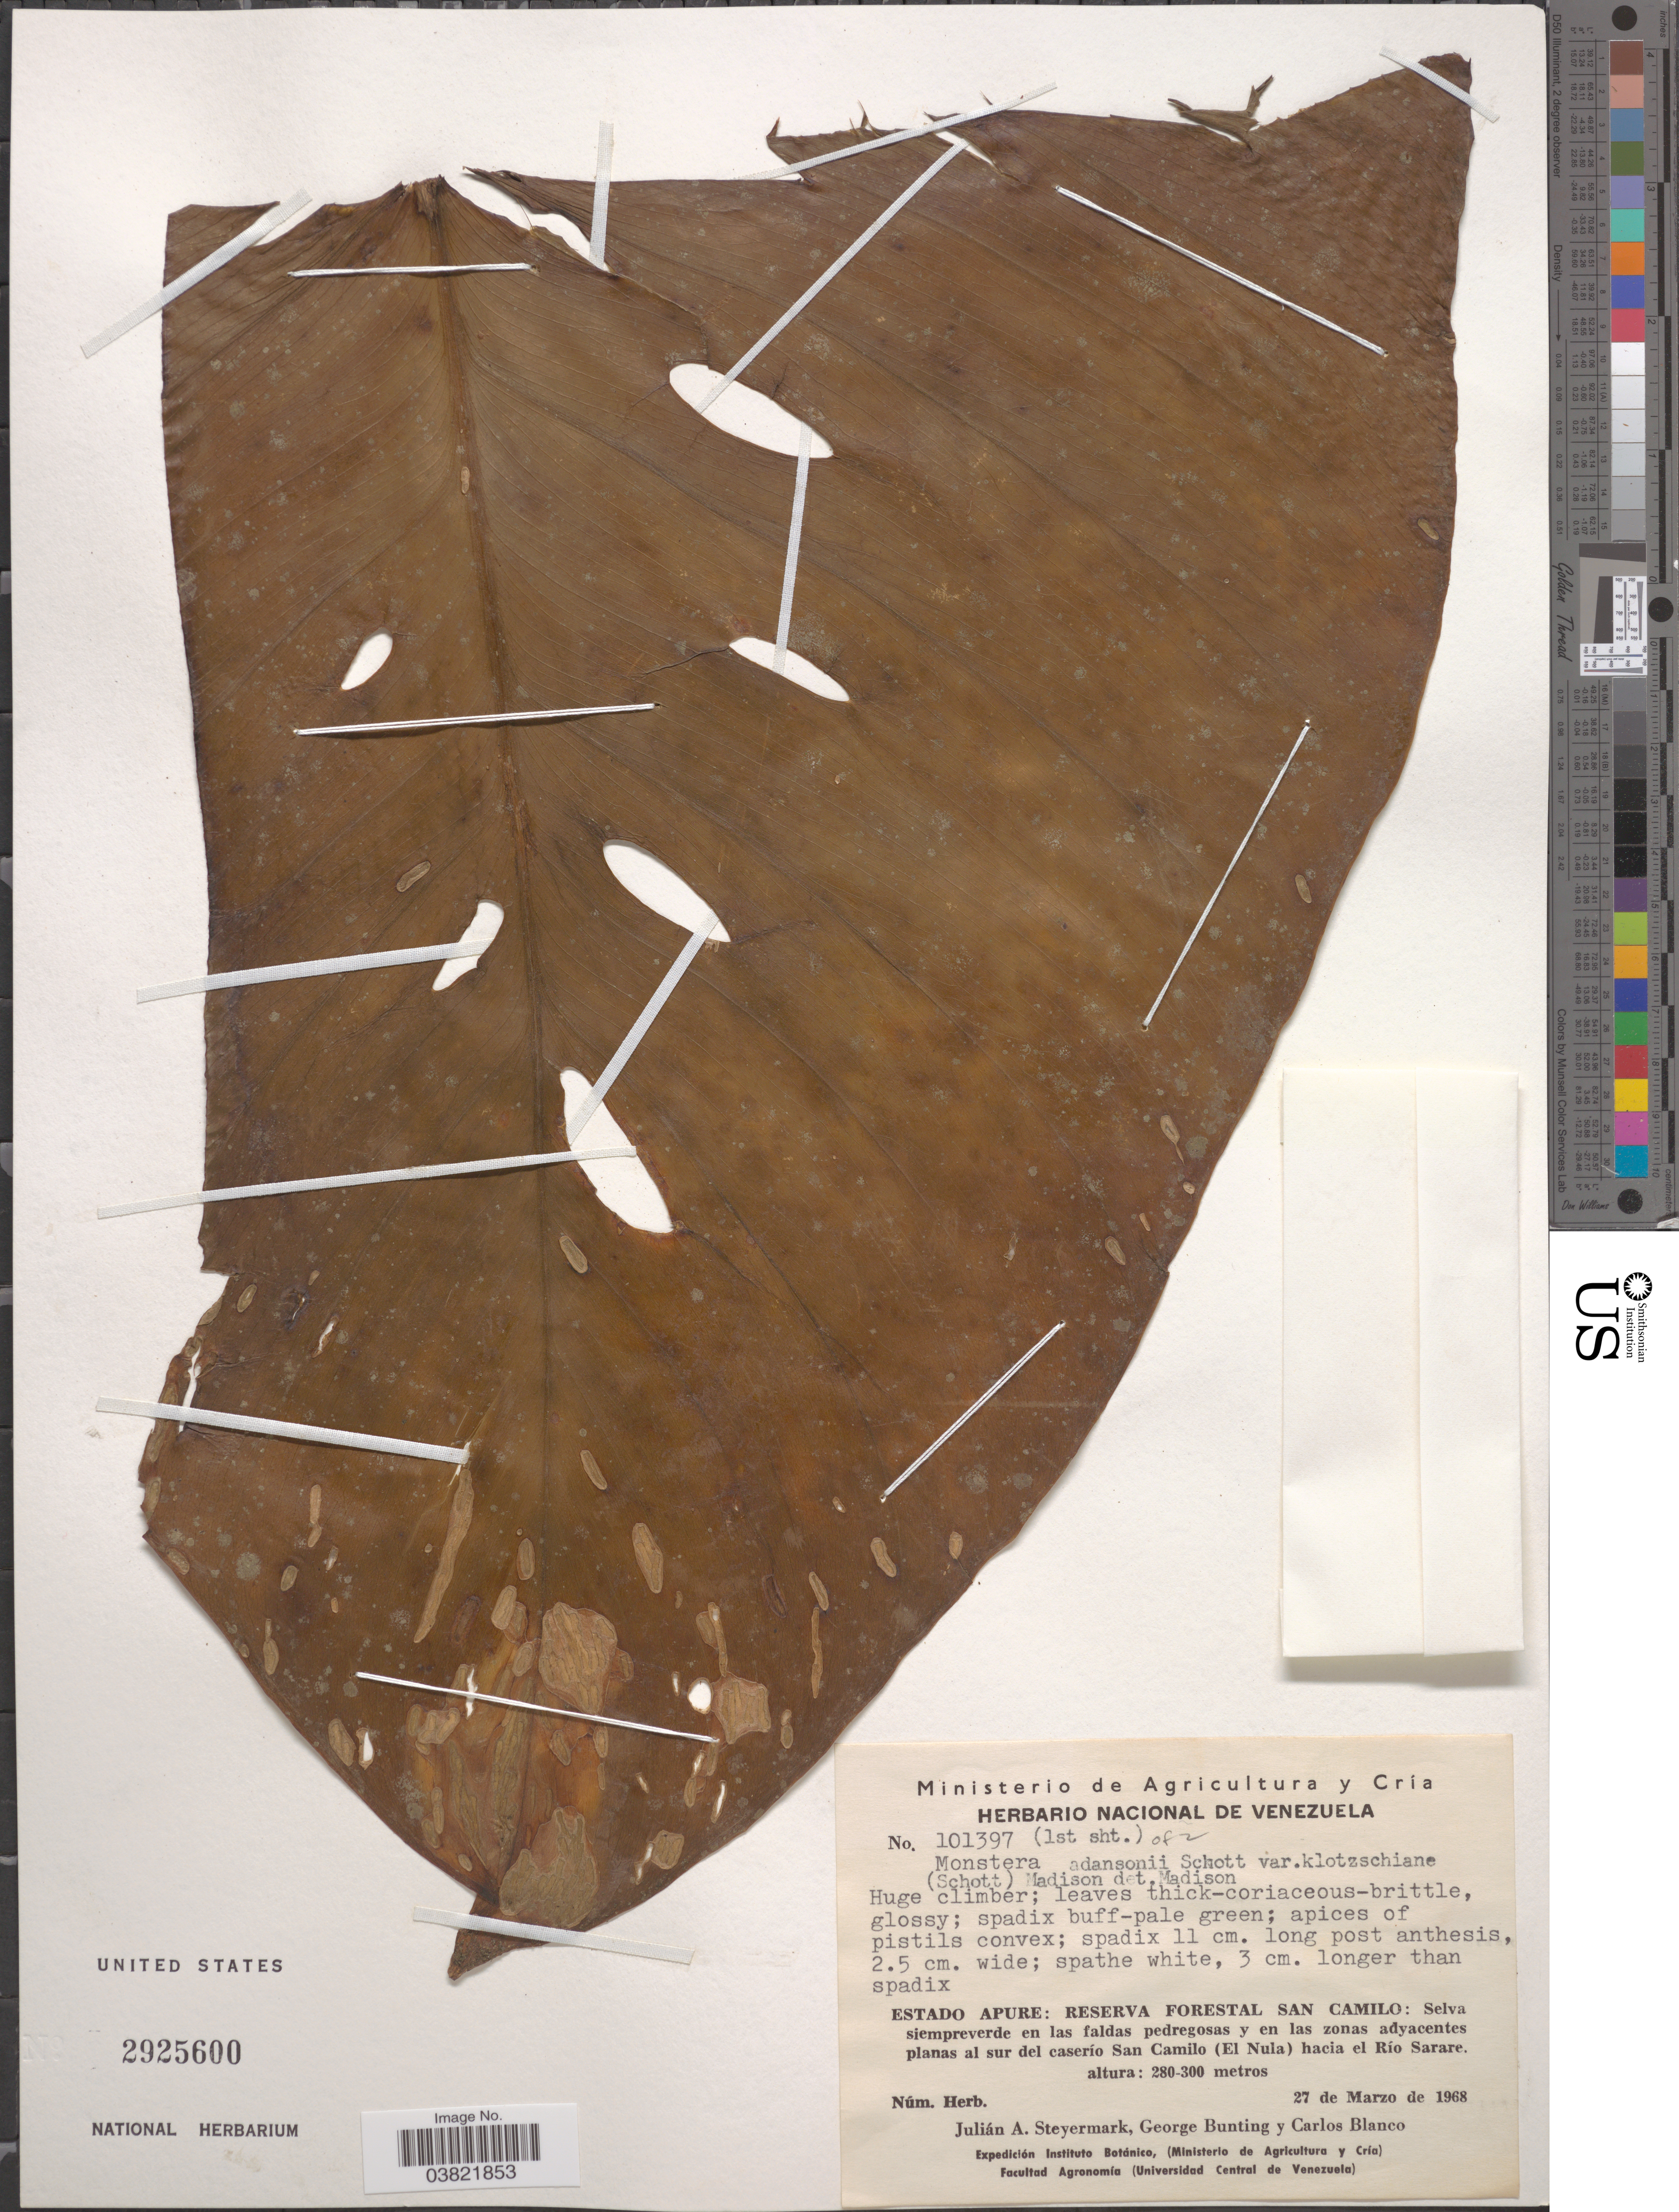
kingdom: Plantae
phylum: Tracheophyta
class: Liliopsida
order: Alismatales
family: Araceae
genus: Monstera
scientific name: Monstera adansonii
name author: Schott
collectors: J. Steyermark, G. S. Bunting & C. Blanco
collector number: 101397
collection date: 1968-03-27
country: Venezuela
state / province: Apure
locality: Reserva Forestal San Camilo: Selva siempreverde en las faldas pedregosas y en las zonas adyacentes planas al sur del caserío San Camilo (El Nula) hacia el Río Sarare.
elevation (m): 280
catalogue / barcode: US 2925600